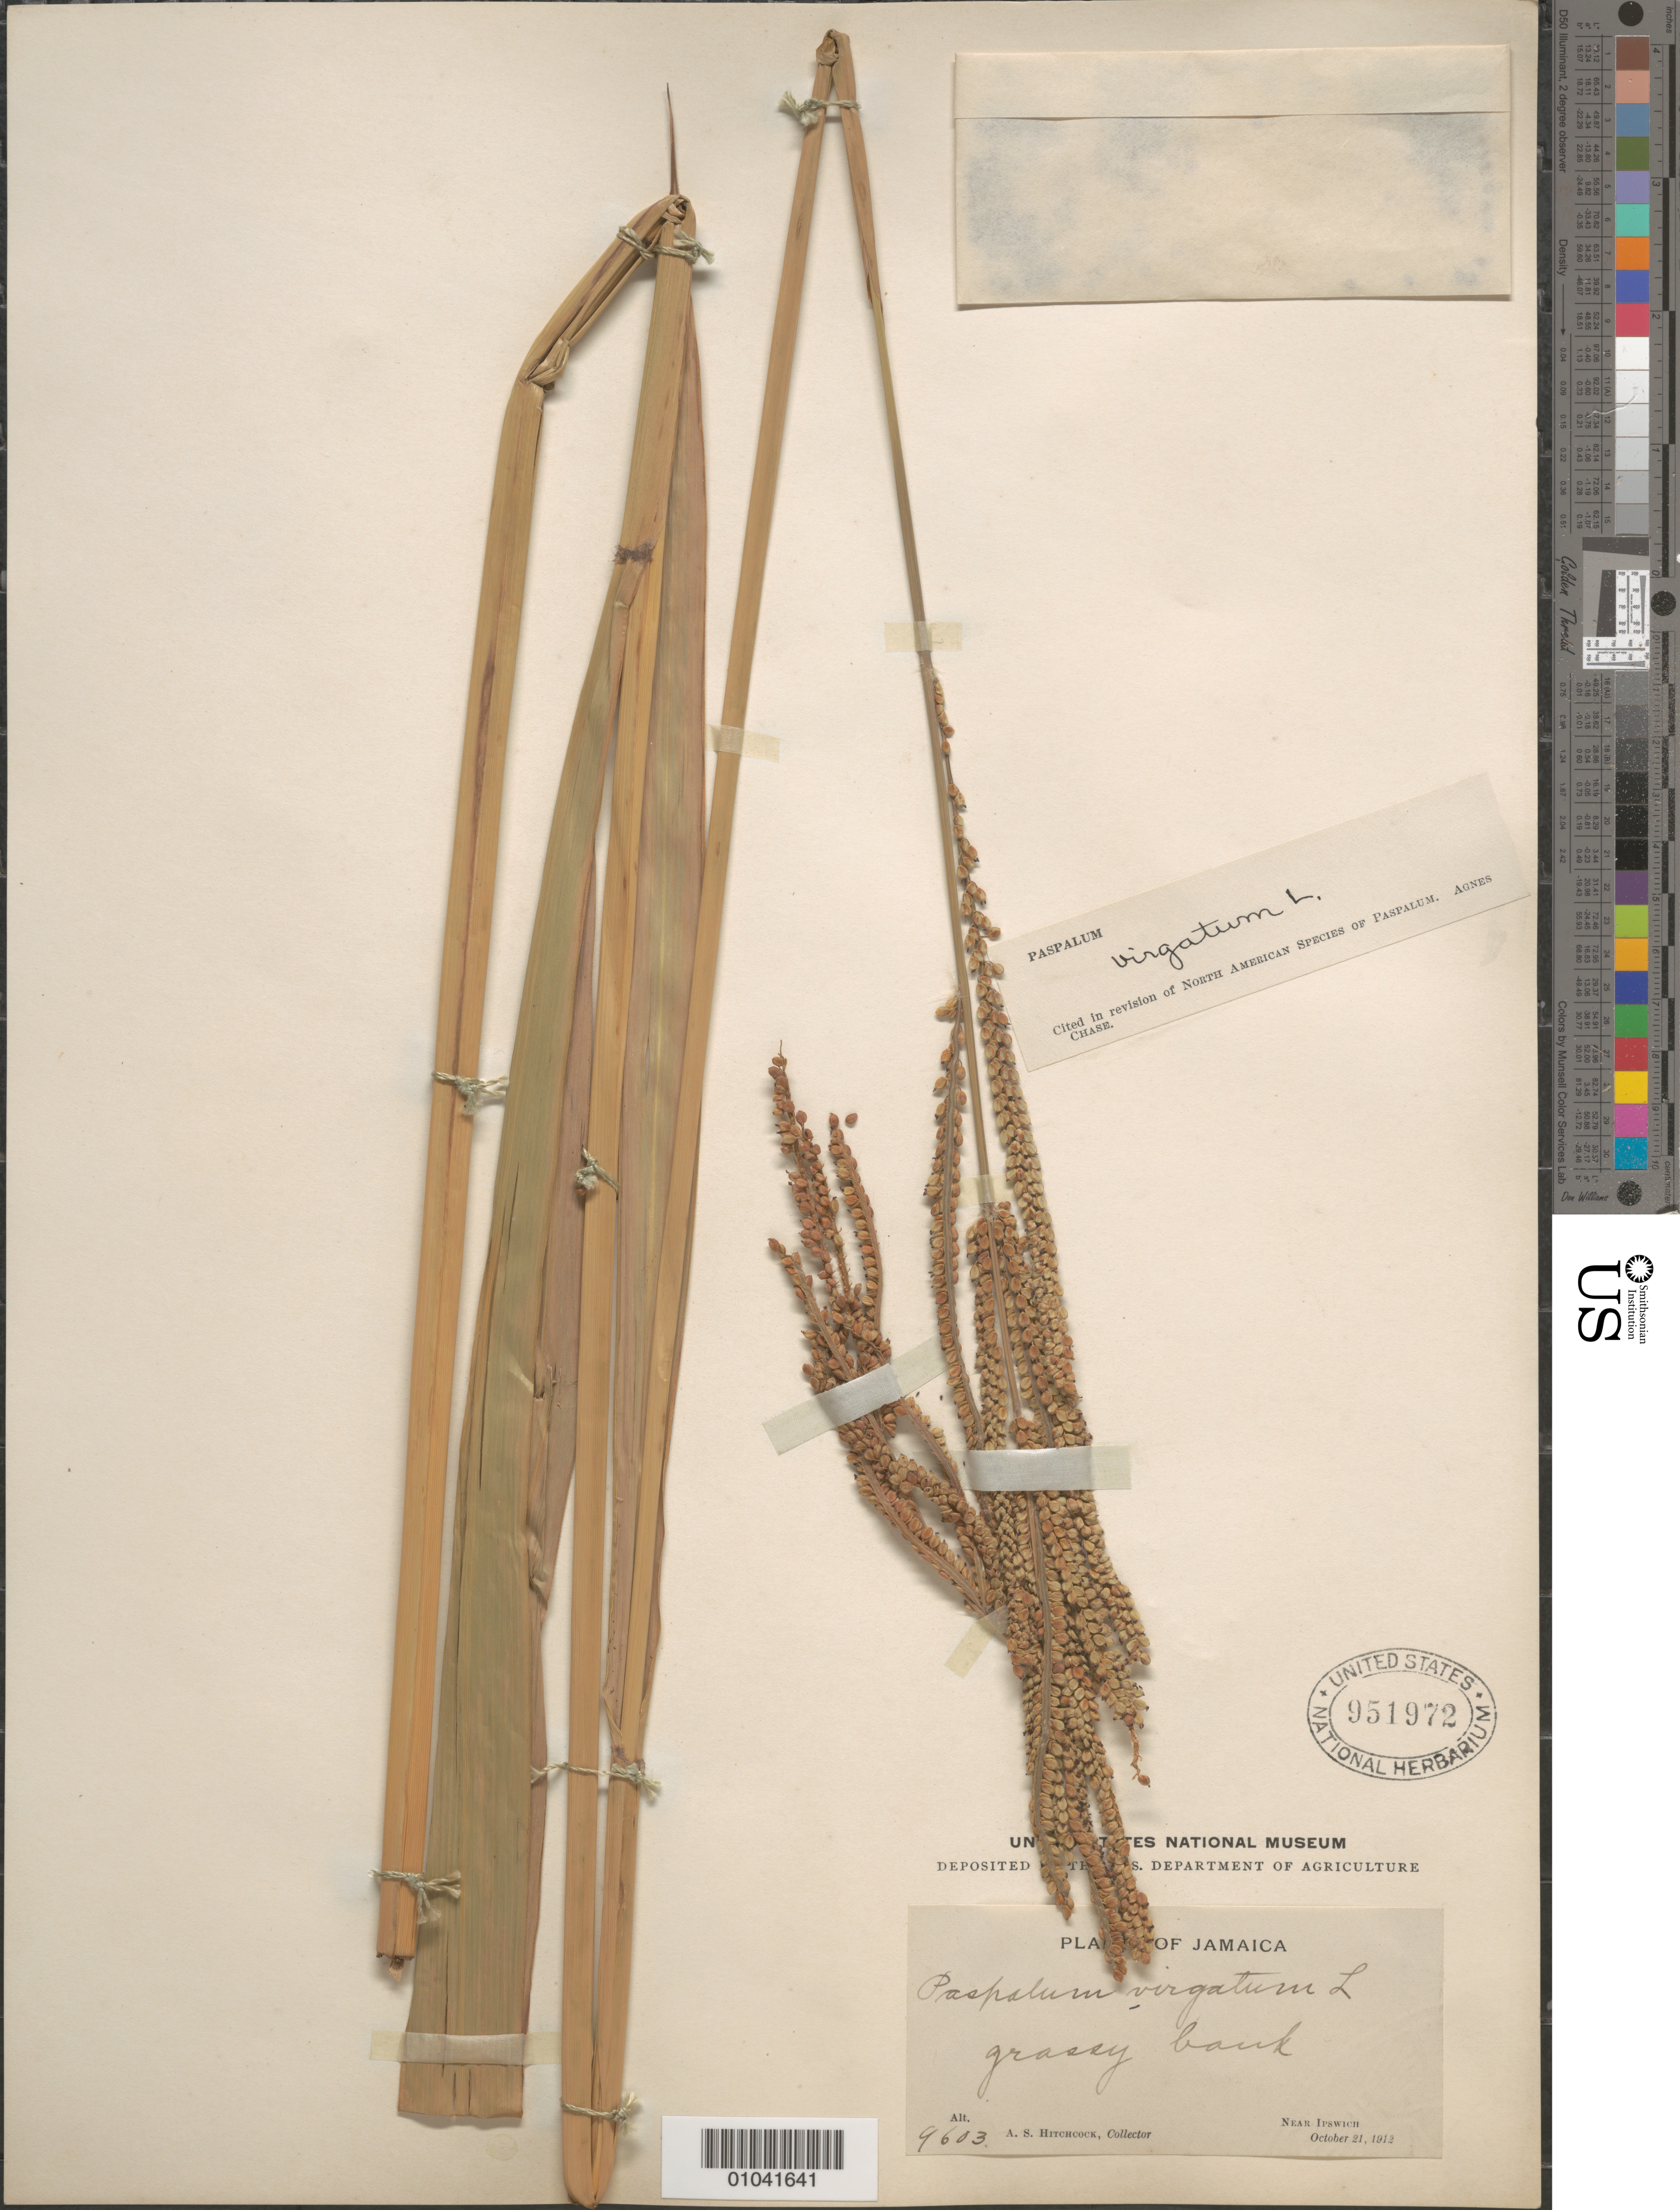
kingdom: Plantae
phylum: Tracheophyta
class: Liliopsida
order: Poales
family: Poaceae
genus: Paspalum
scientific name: Paspalum virgatum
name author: L.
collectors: A. S. Hitchcock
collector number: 9603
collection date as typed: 21 Oct 1912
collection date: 1912-10-21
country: Jamaica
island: Jamaica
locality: Near Ipswich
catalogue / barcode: US 951972